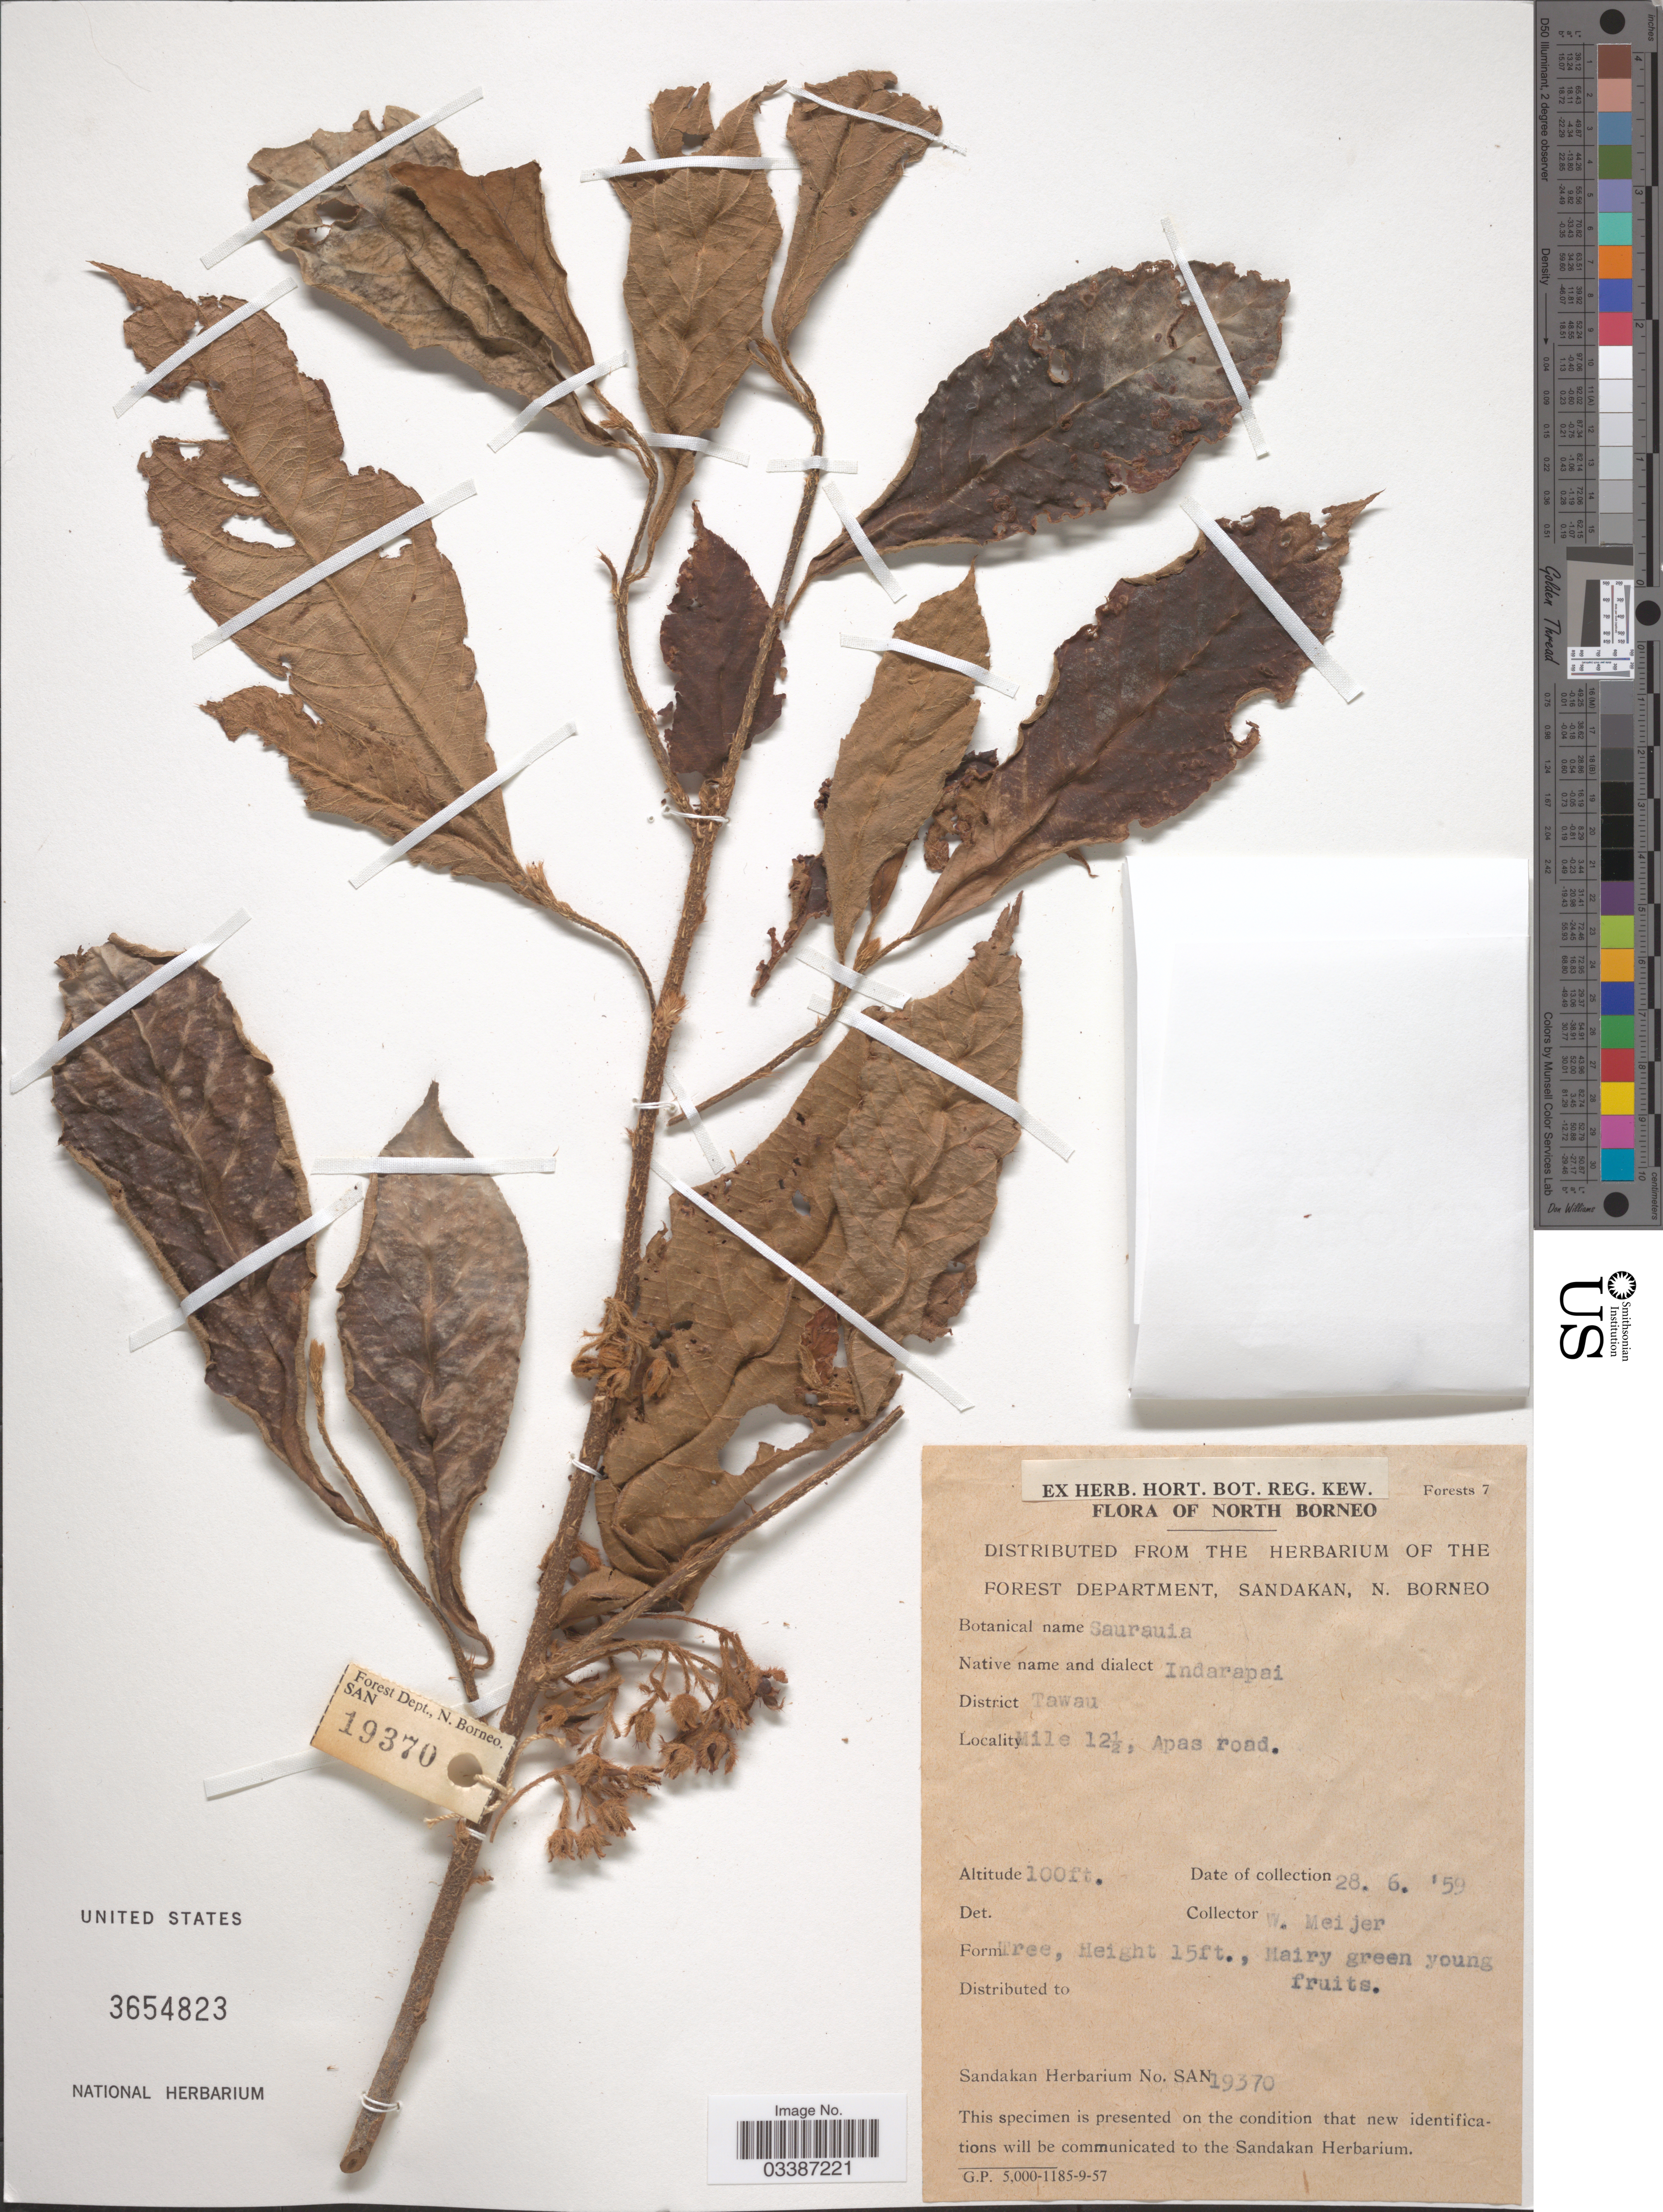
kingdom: Plantae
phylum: Tracheophyta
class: Magnoliopsida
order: Ericales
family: Actinidiaceae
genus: Saurauia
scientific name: Saurauia sp.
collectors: W. Meijer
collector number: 19370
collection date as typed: Transcribed d/m/y: 28/6/59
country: Malaysia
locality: North Borneo. District Tawau. Mile 12½, Apas road.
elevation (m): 305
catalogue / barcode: US 3654823